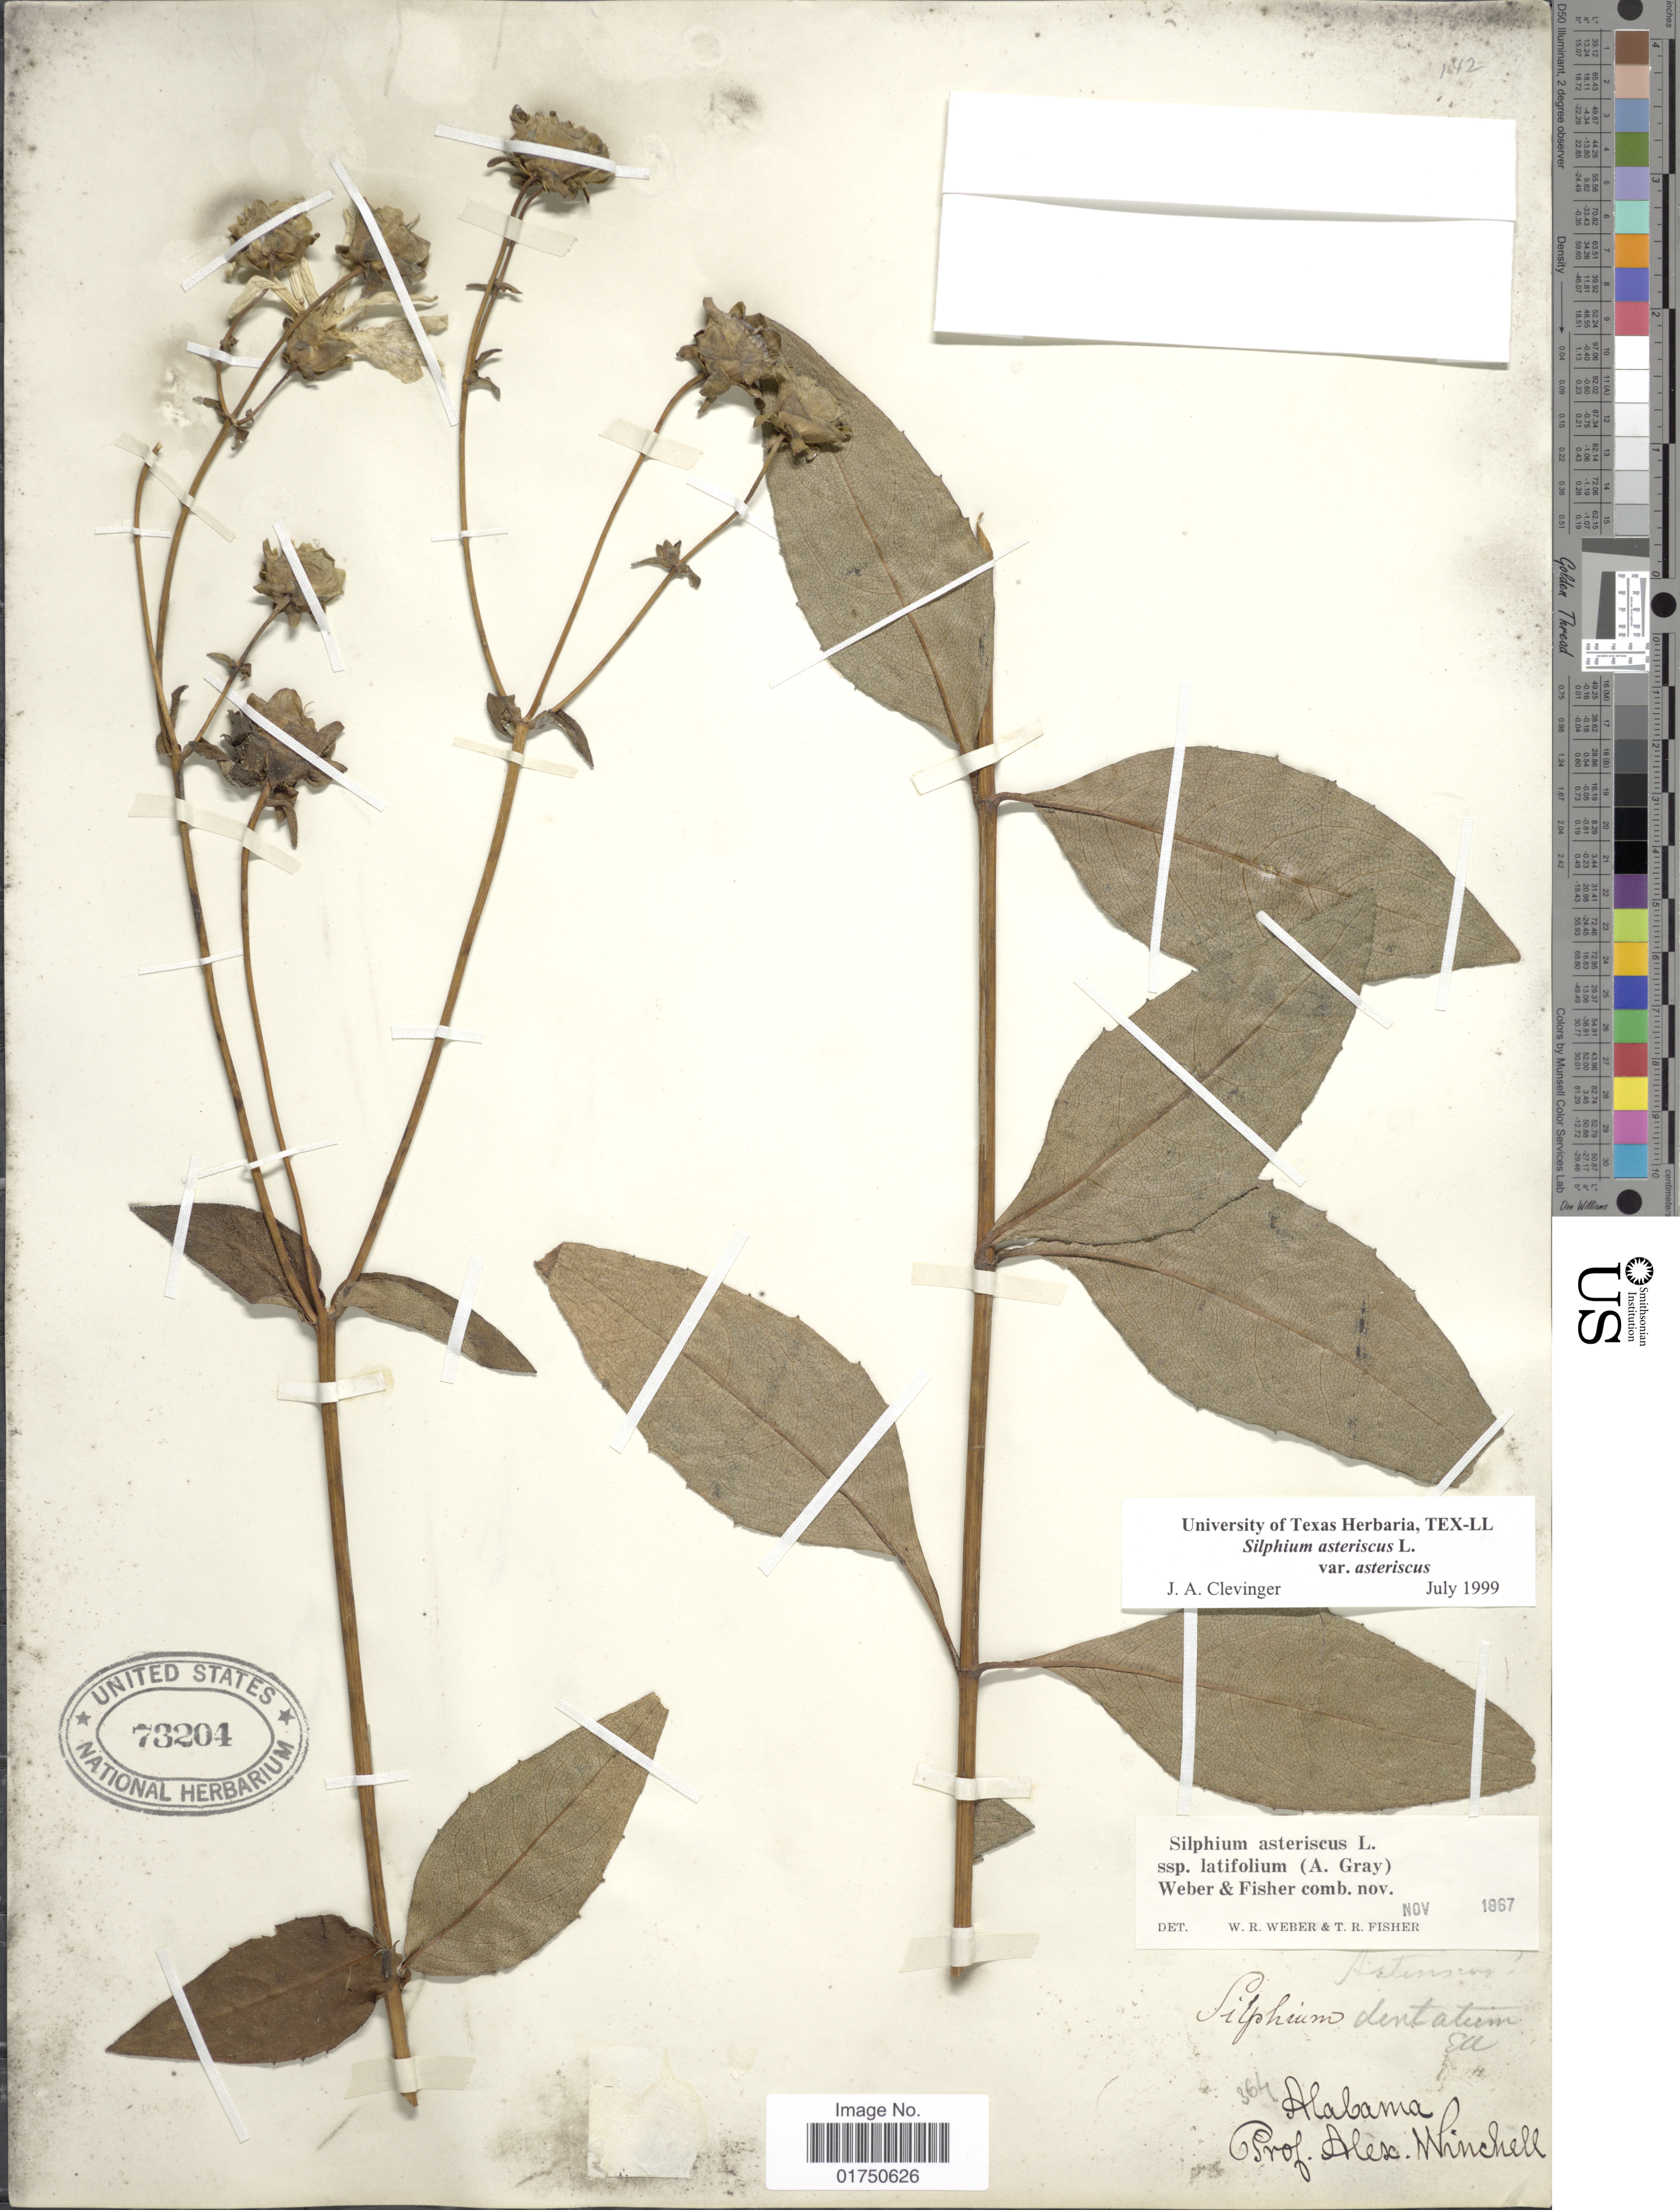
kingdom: Plantae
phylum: Tracheophyta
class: Magnoliopsida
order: Asterales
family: Asteraceae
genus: Silphium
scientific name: Silphium asteriscus var. asteriscus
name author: L.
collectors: A. Winchell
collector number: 364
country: United States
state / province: Alabama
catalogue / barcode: US 73204